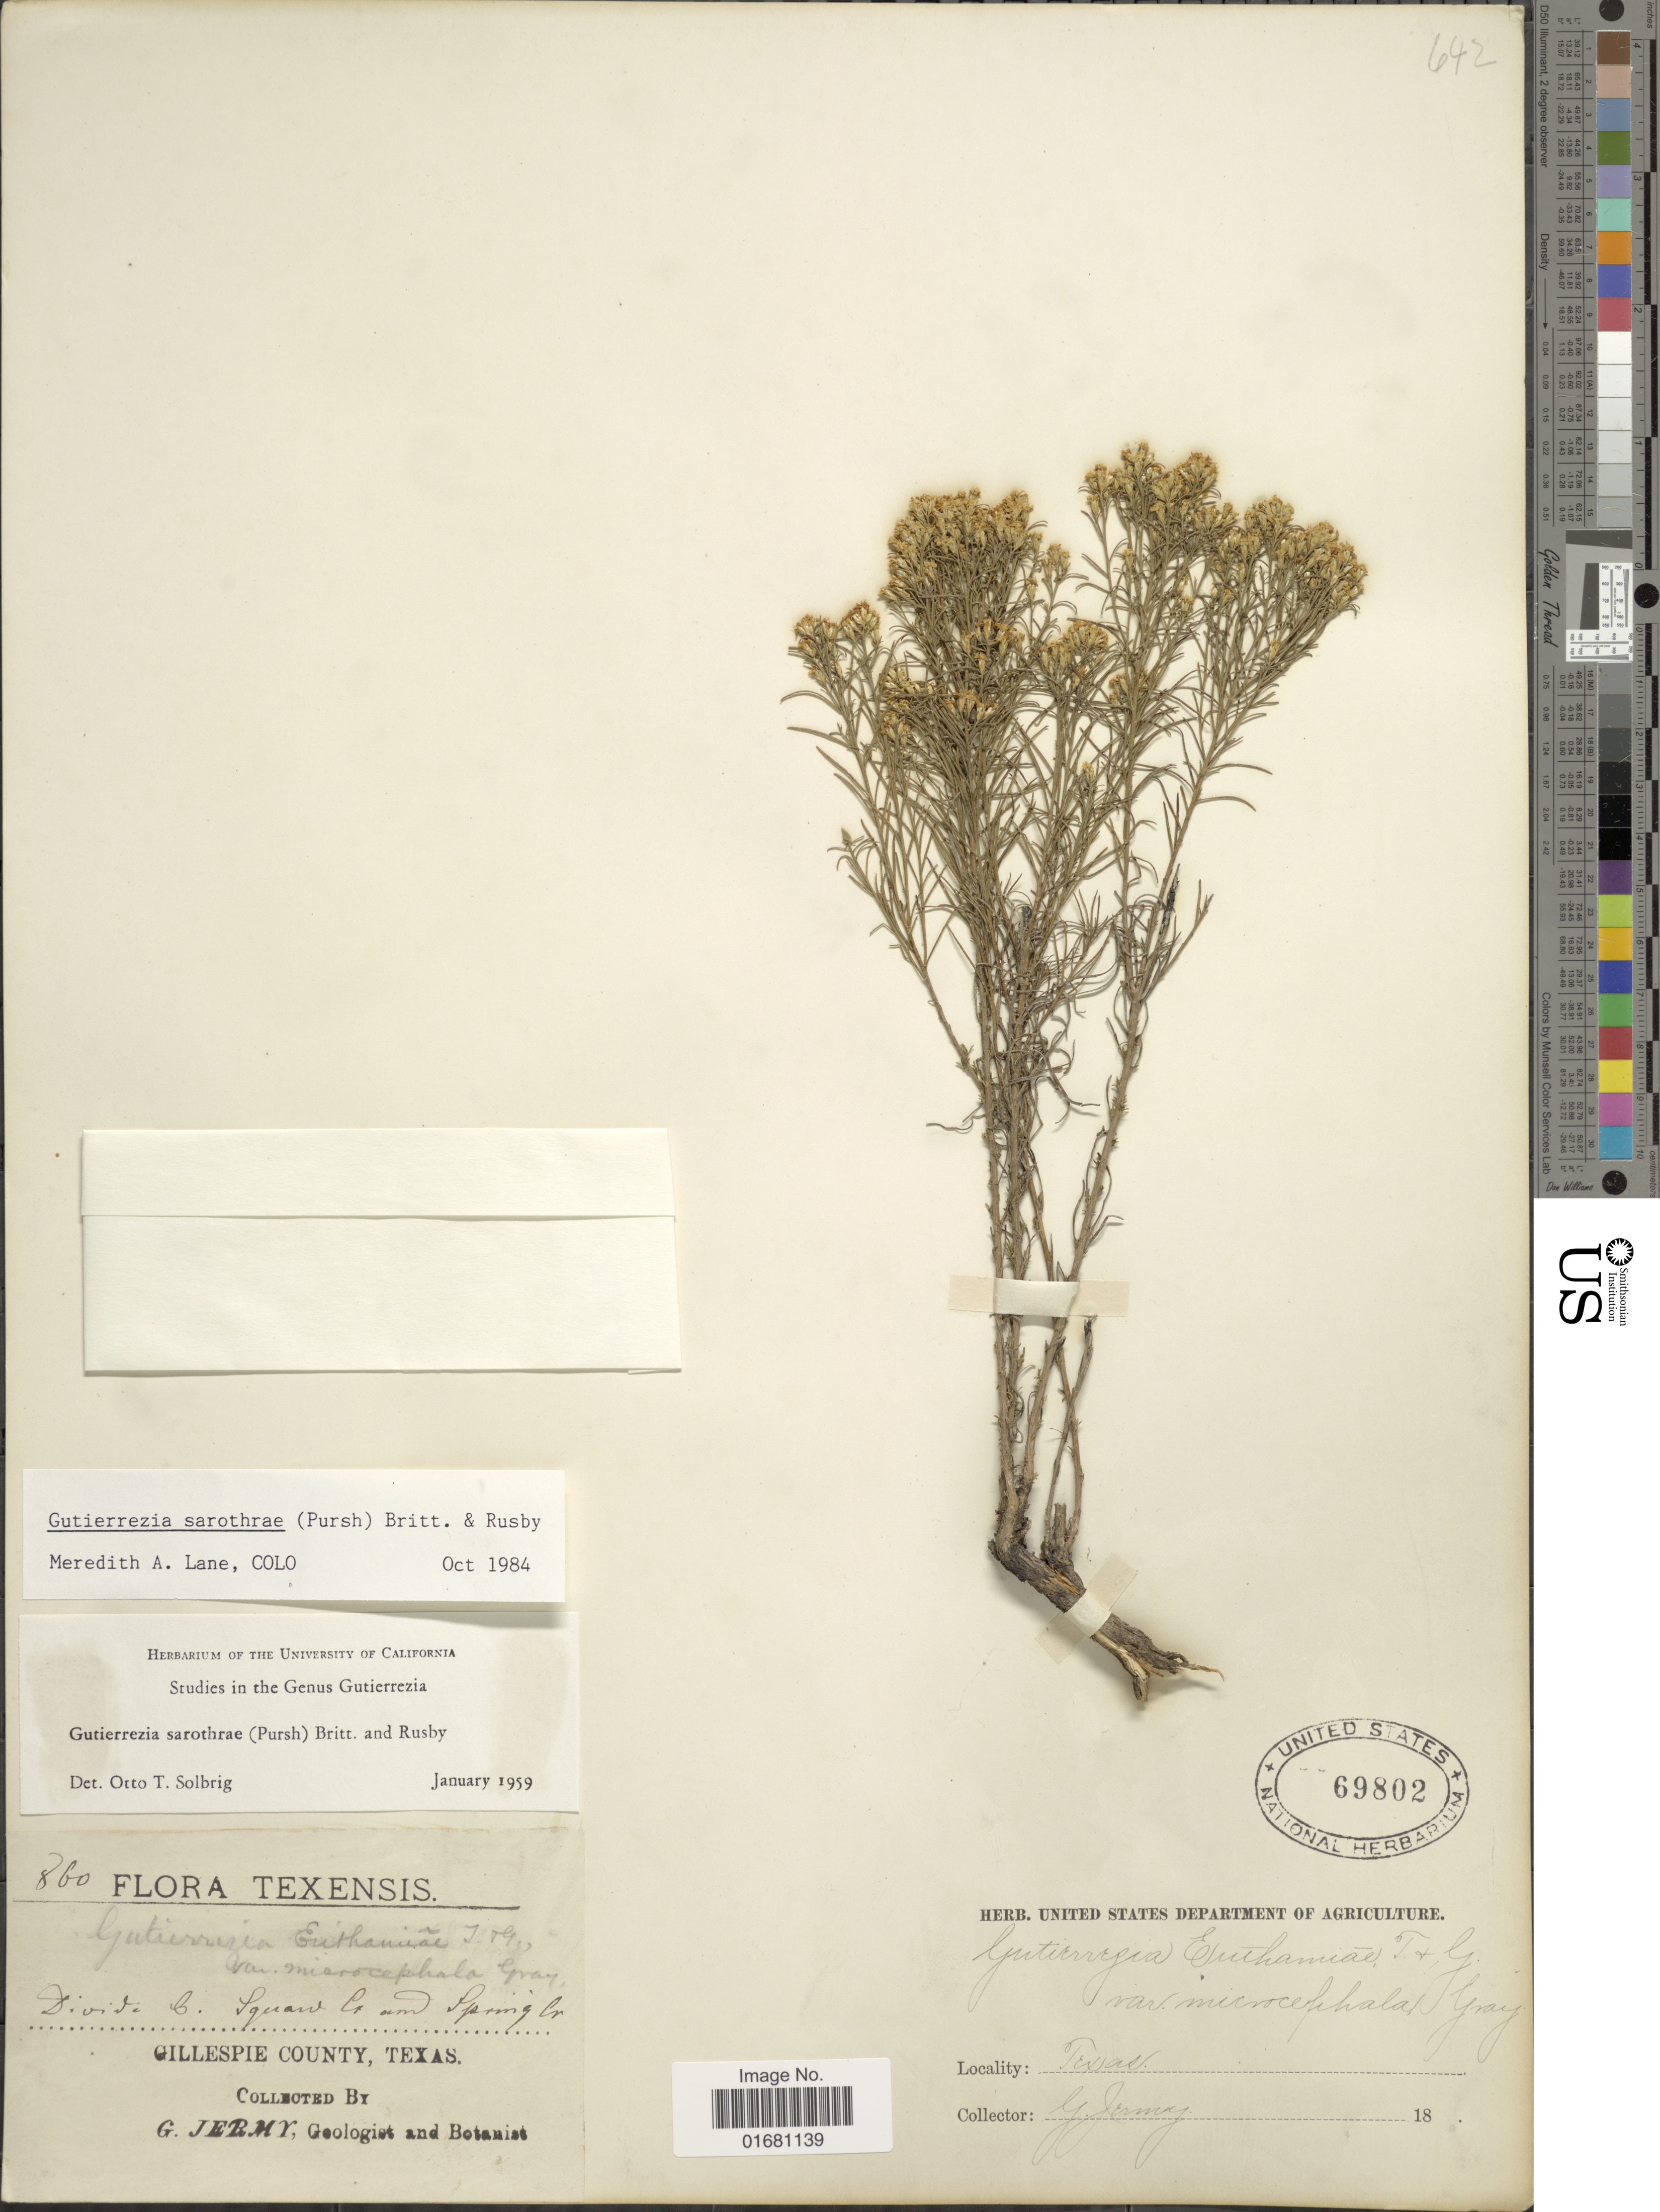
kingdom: Plantae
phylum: Tracheophyta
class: Magnoliopsida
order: Asterales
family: Asteraceae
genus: Gutierrezia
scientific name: Gutierrezia sarothrae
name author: (Pursh) Britton & Rusby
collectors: G. Jermy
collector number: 860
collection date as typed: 18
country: United States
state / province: Texas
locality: Gillespie County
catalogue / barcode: US 69802